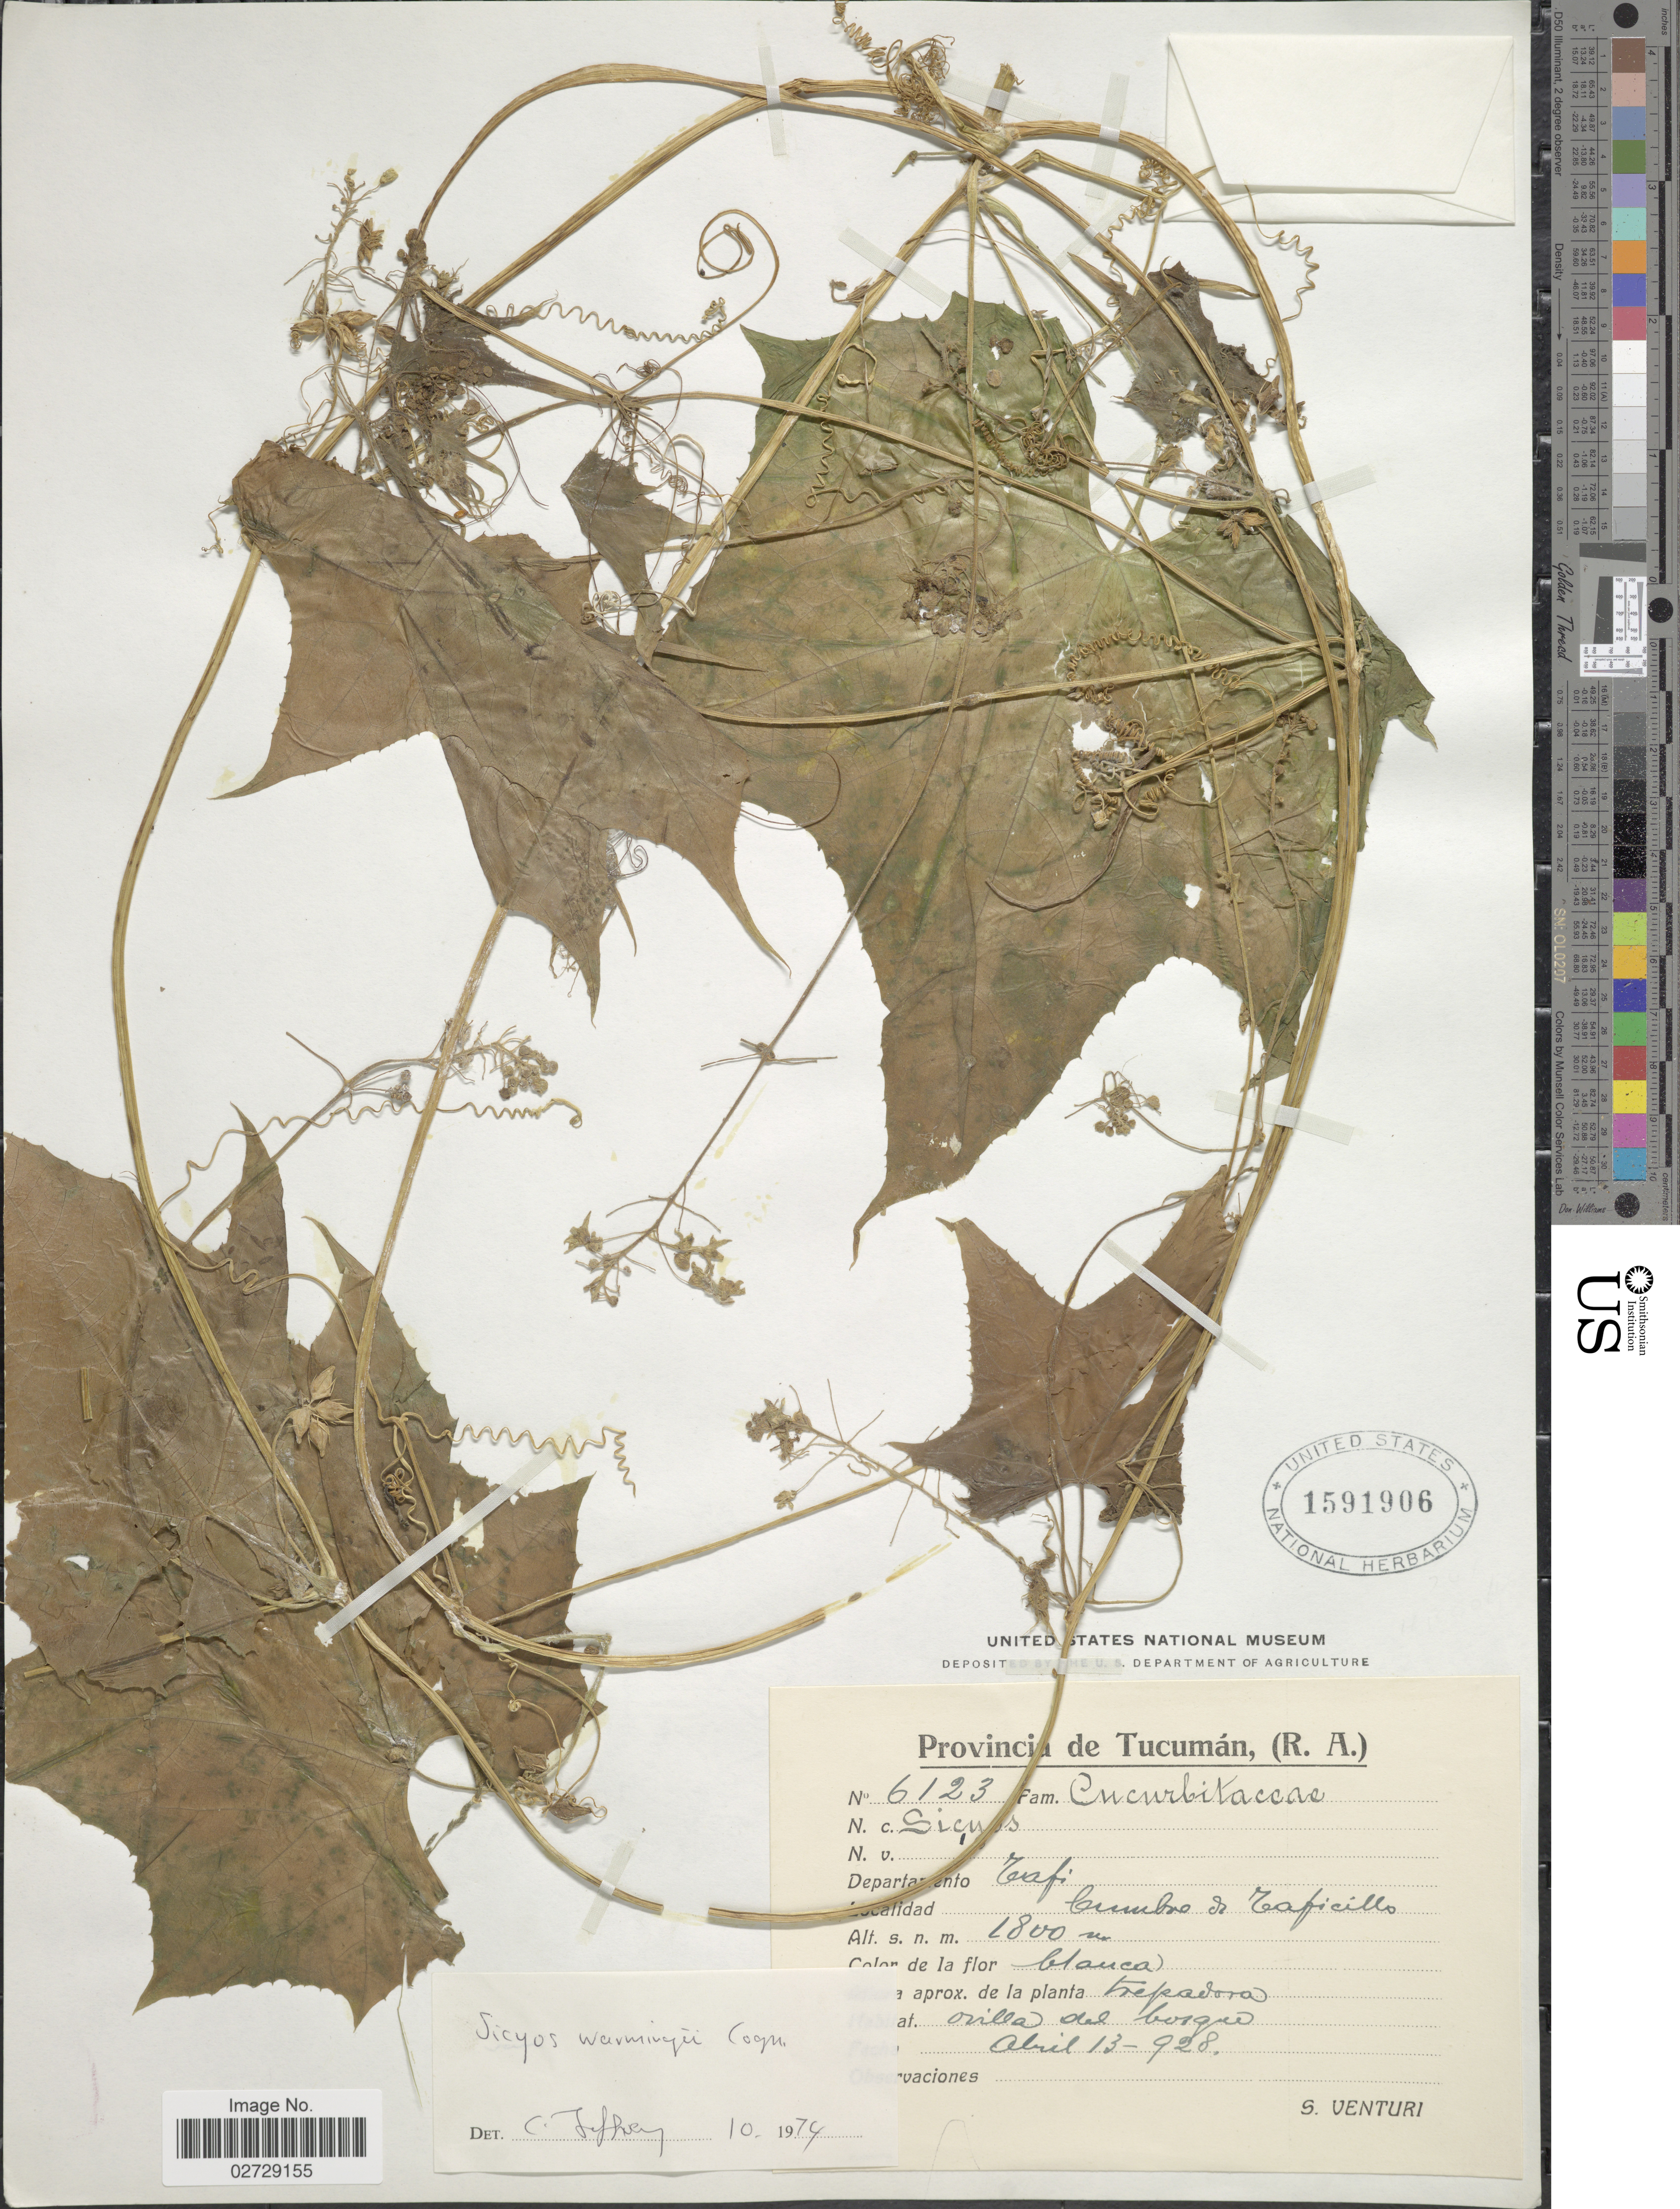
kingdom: Plantae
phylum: Tracheophyta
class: Magnoliopsida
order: Cucurbitales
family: Cucurbitaceae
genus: Sicyos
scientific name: Sicyos warmingii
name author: Cogn.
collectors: S. Venturi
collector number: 6123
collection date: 1928-04-13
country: Argentina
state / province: Tucuman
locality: Provincia de Tucuman, (R.A.), Departamento Tafi, Cumbro de Taficillo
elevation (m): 1800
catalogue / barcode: US 1591906